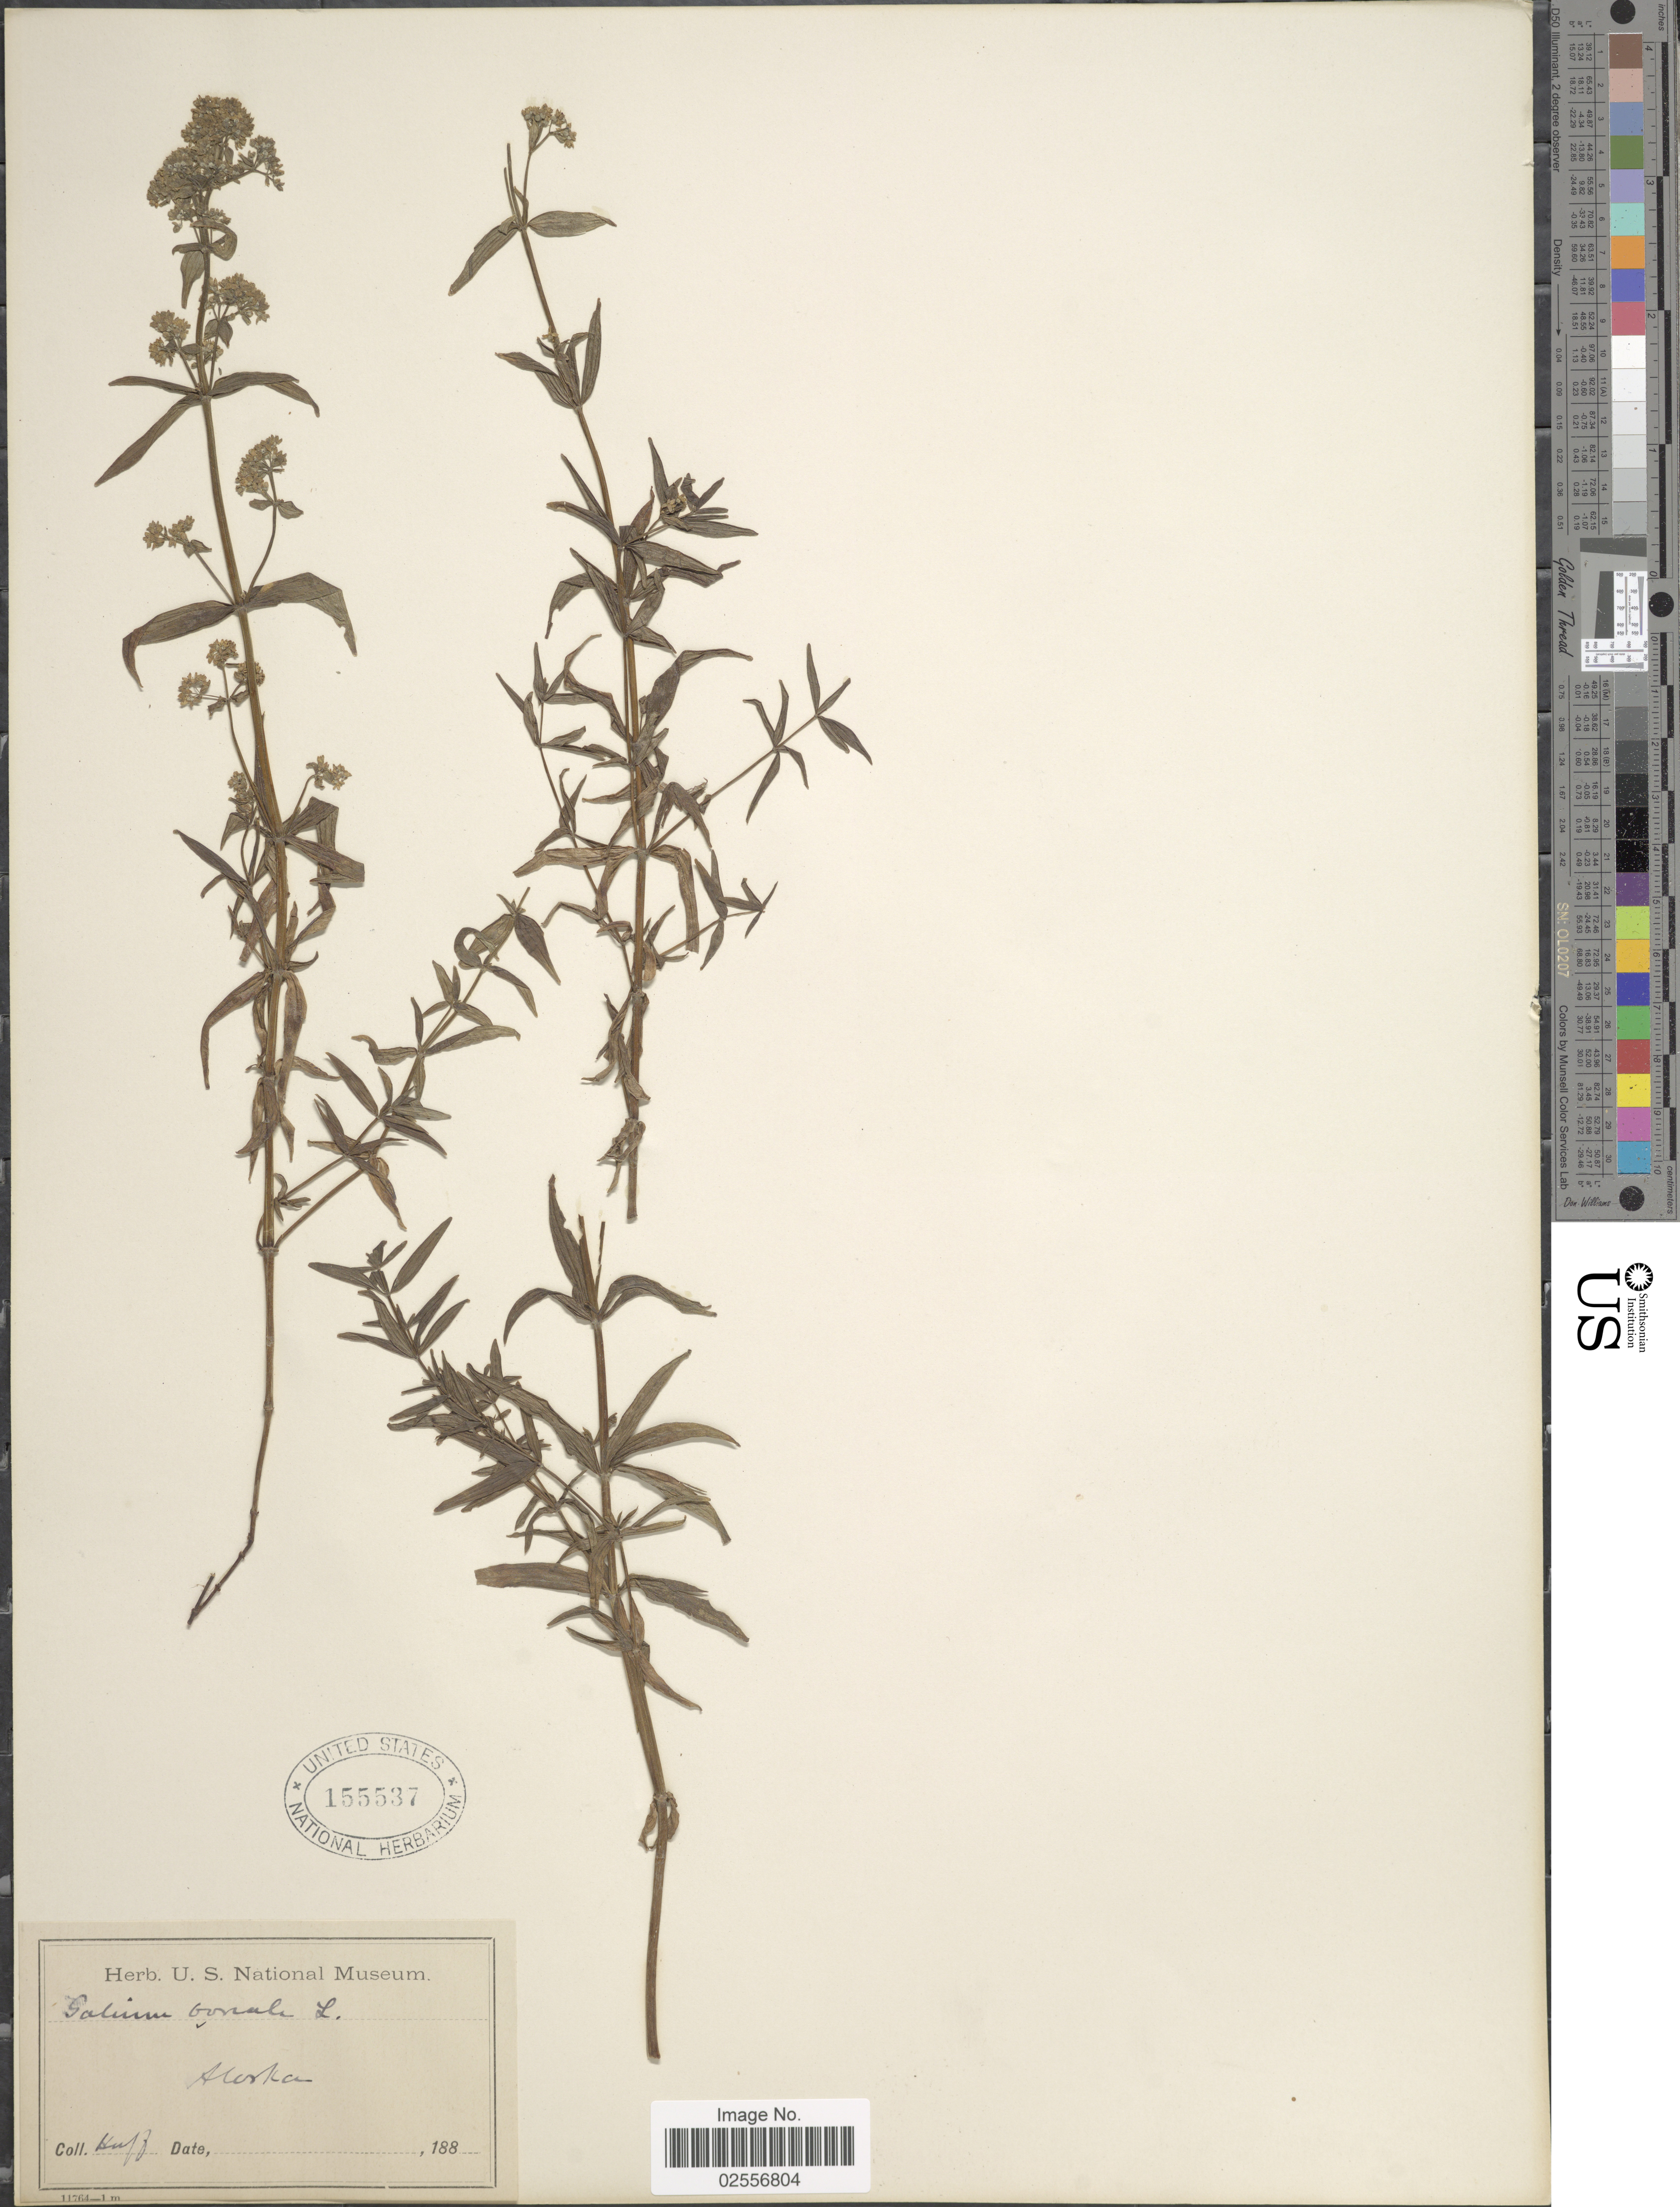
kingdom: Plantae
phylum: Tracheophyta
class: Magnoliopsida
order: Gentianales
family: Rubiaceae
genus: Galium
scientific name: Galium boreale L.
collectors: -. Huff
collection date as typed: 188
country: United States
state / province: Alaska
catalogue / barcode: US 155537